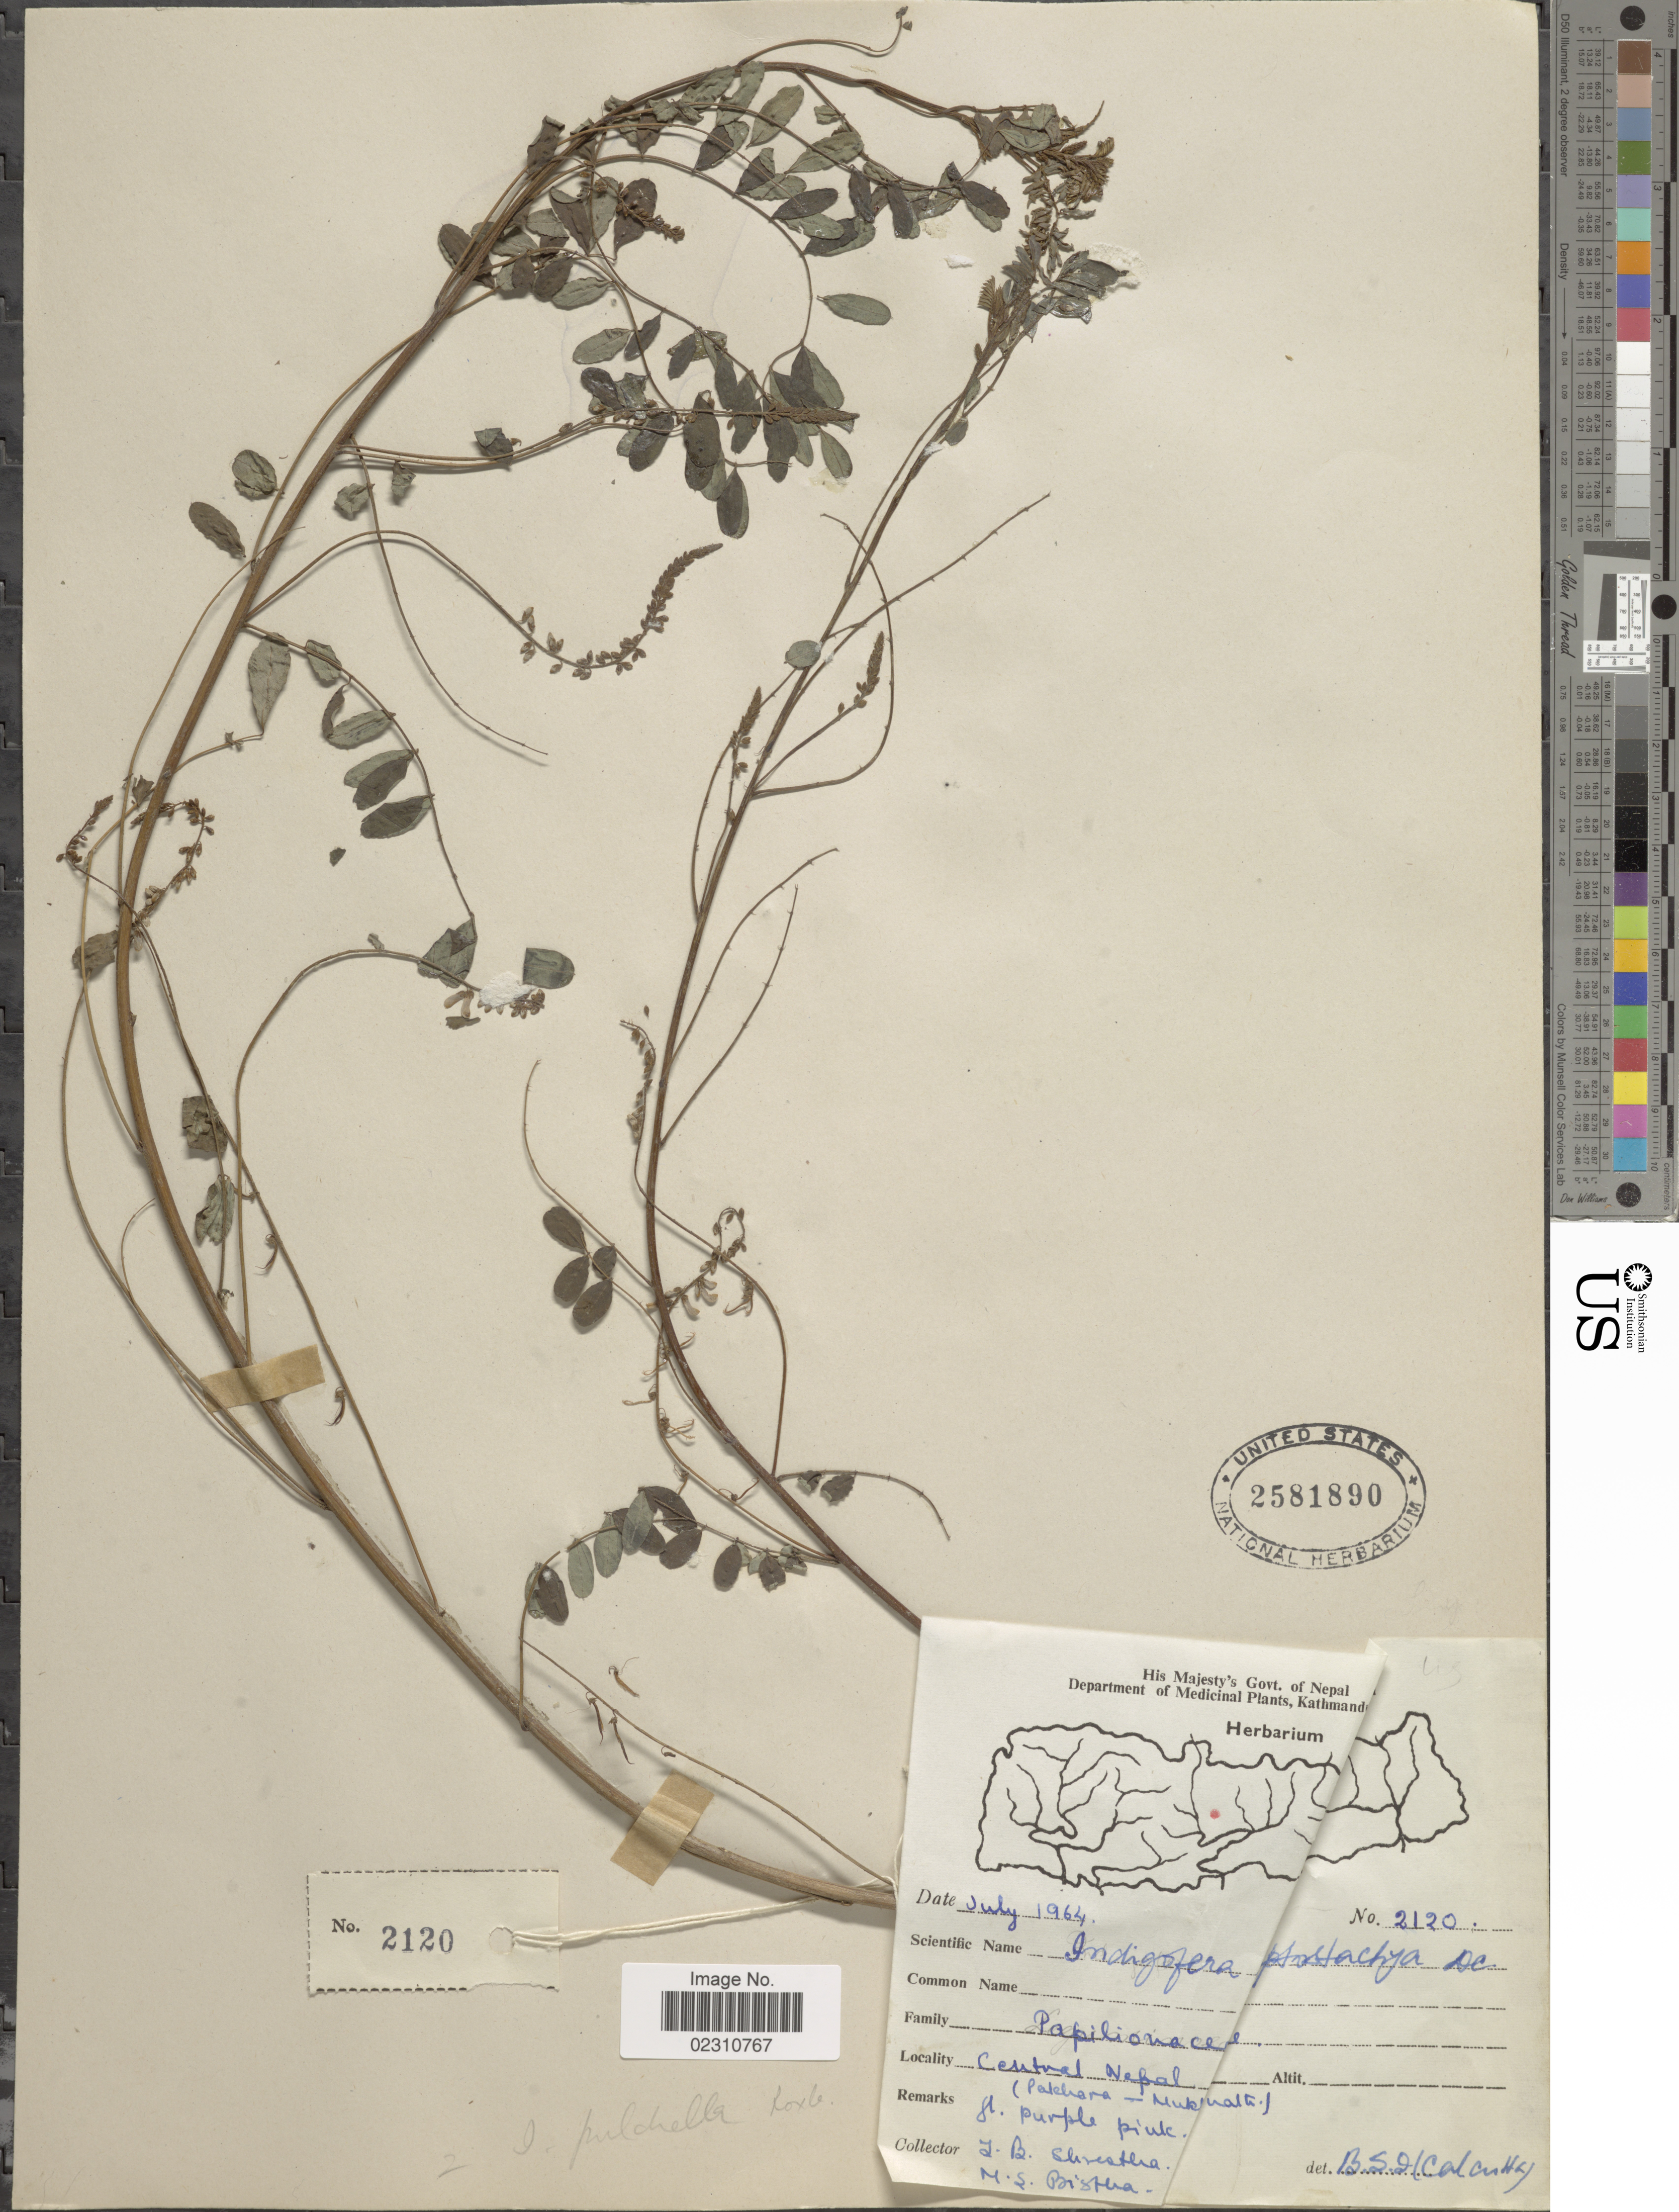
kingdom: Plantae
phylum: Tracheophyta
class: Magnoliopsida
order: Fabales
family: Fabaceae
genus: Indigofera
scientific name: Indigofera cassioides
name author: Röttler ex DC.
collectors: T. B. Shrestha & M. Bistha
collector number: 2120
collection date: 1964-07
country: Nepal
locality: Central Nepal, (Pakhara- Muktinath [interpreted])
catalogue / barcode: US 2581890